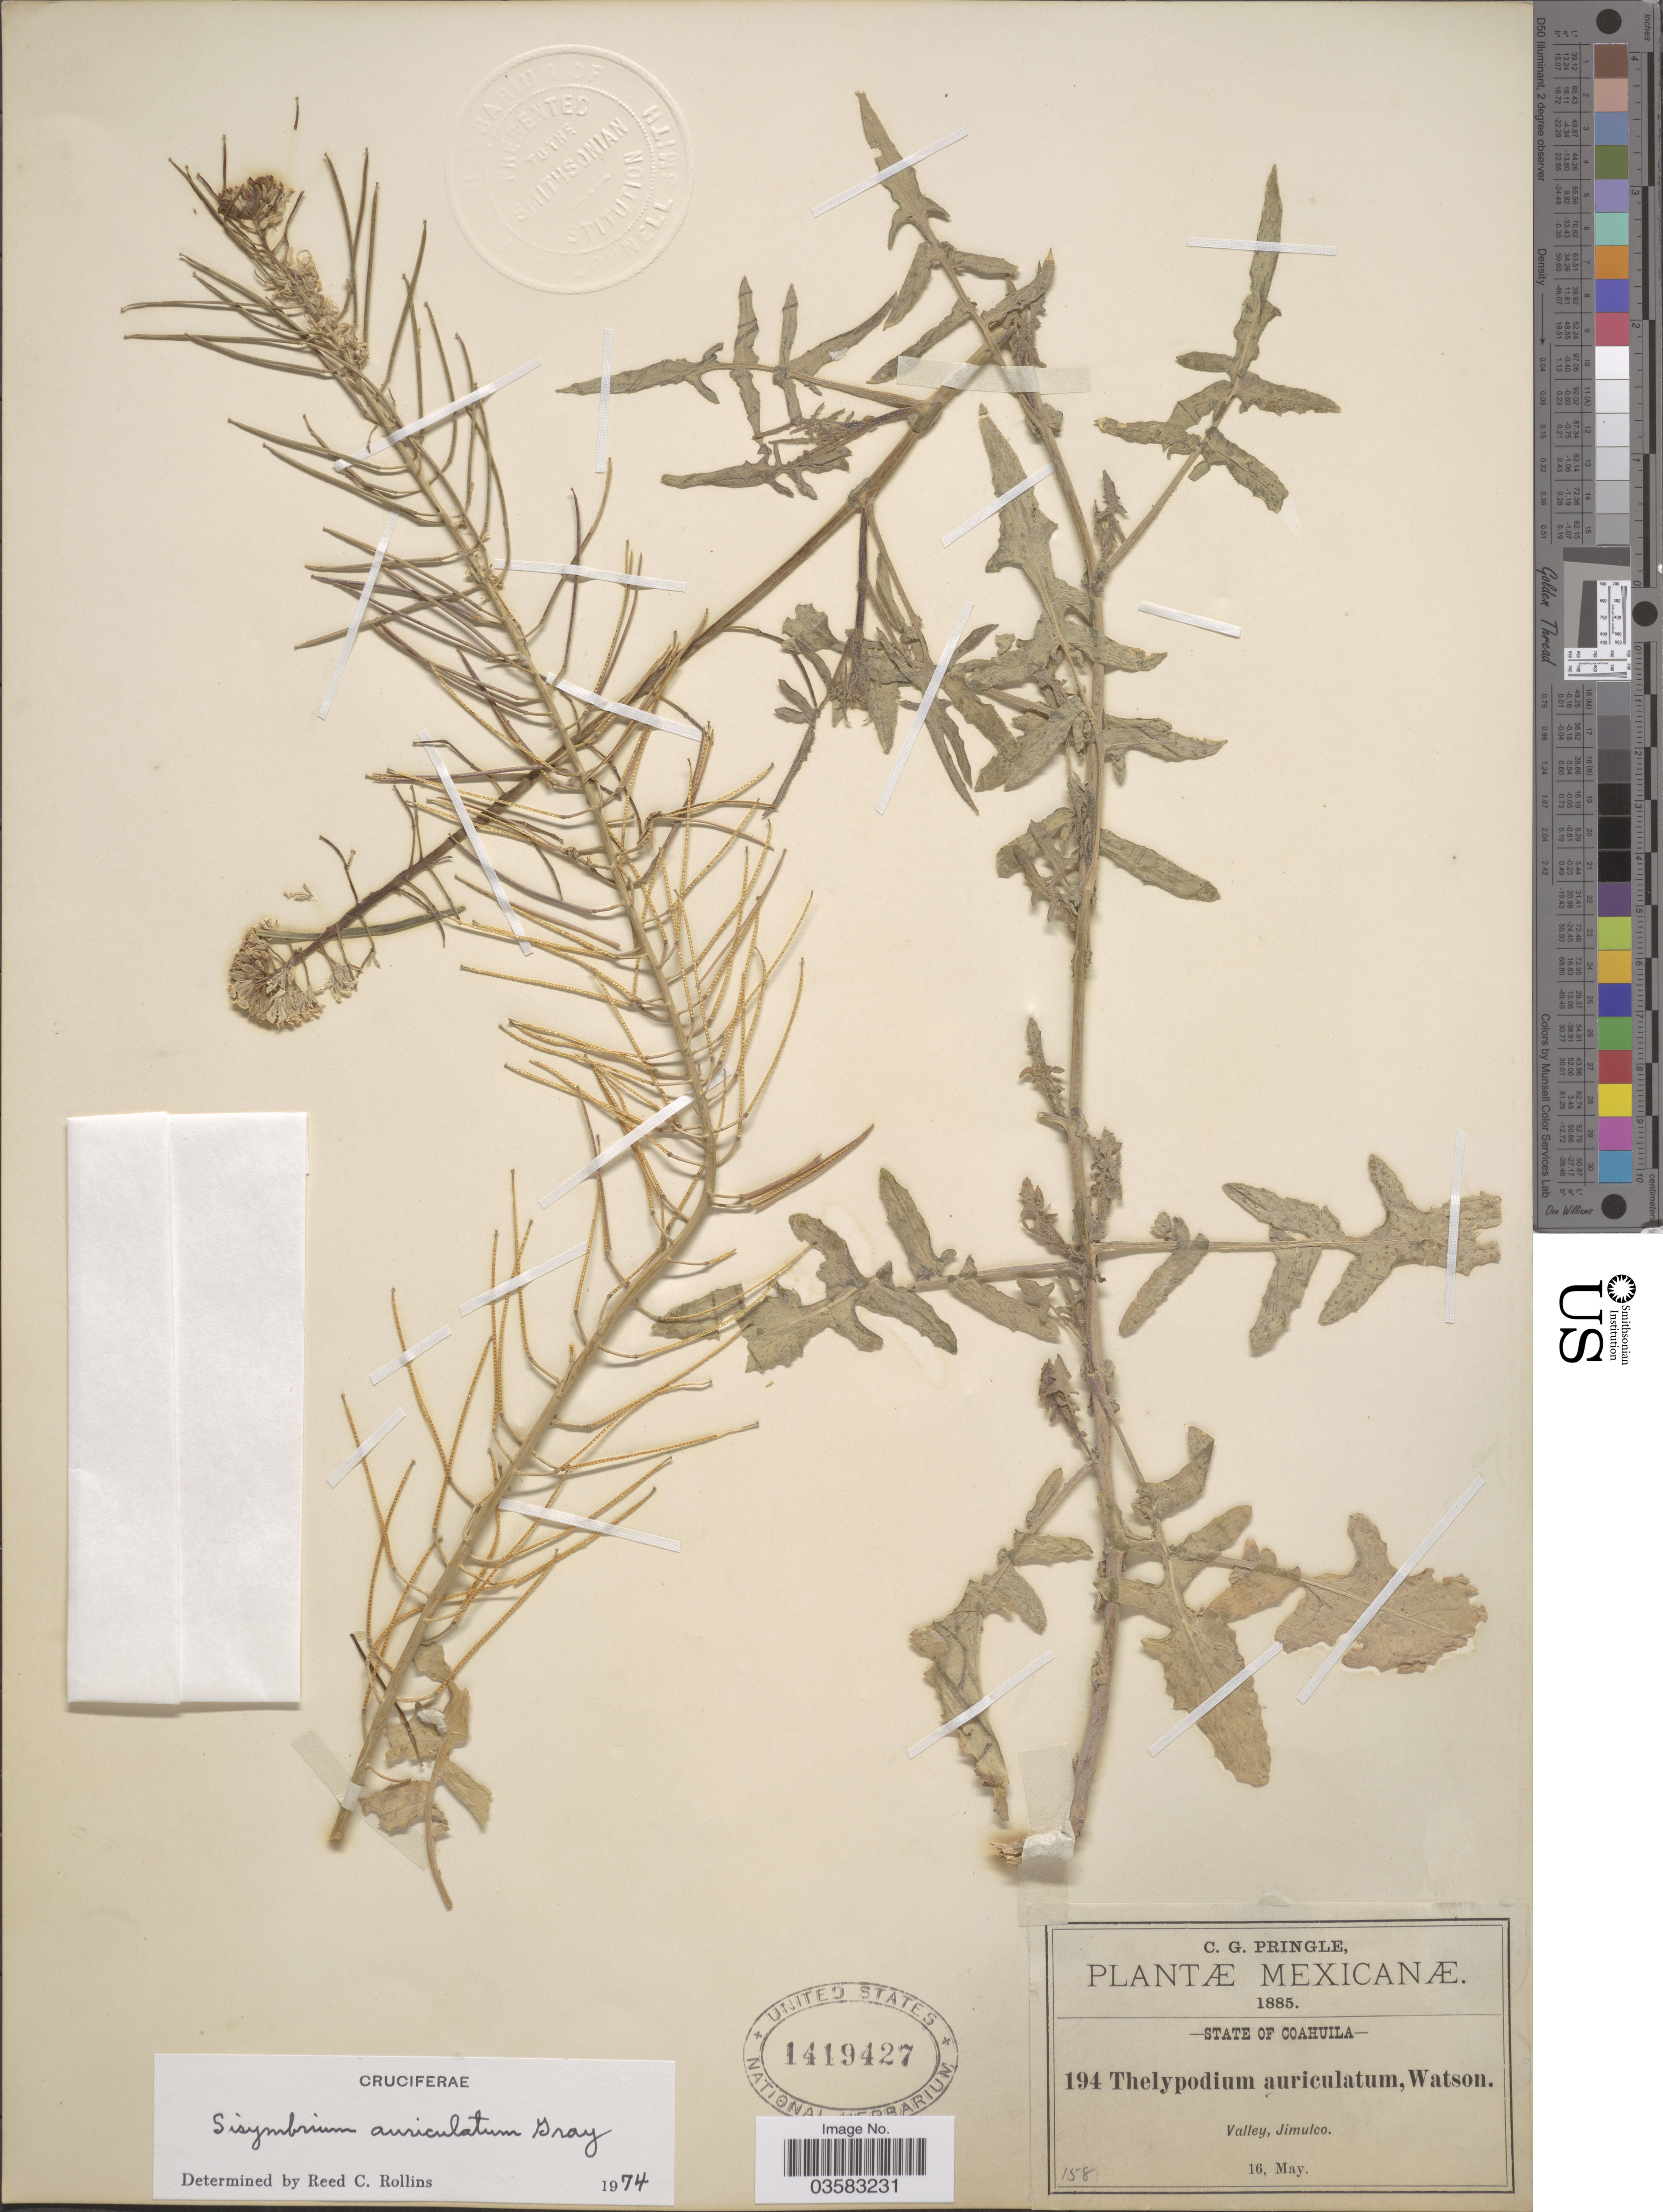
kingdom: Plantae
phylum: Tracheophyta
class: Magnoliopsida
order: Brassicales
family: Brassicaceae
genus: Sisymbrium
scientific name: Sisymbrium auriculatum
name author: A. Gray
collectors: C. G. Pringle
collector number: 194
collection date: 1885-05-16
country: Mexico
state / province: Coahuila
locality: Valley, Jimulco.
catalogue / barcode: US 1419427